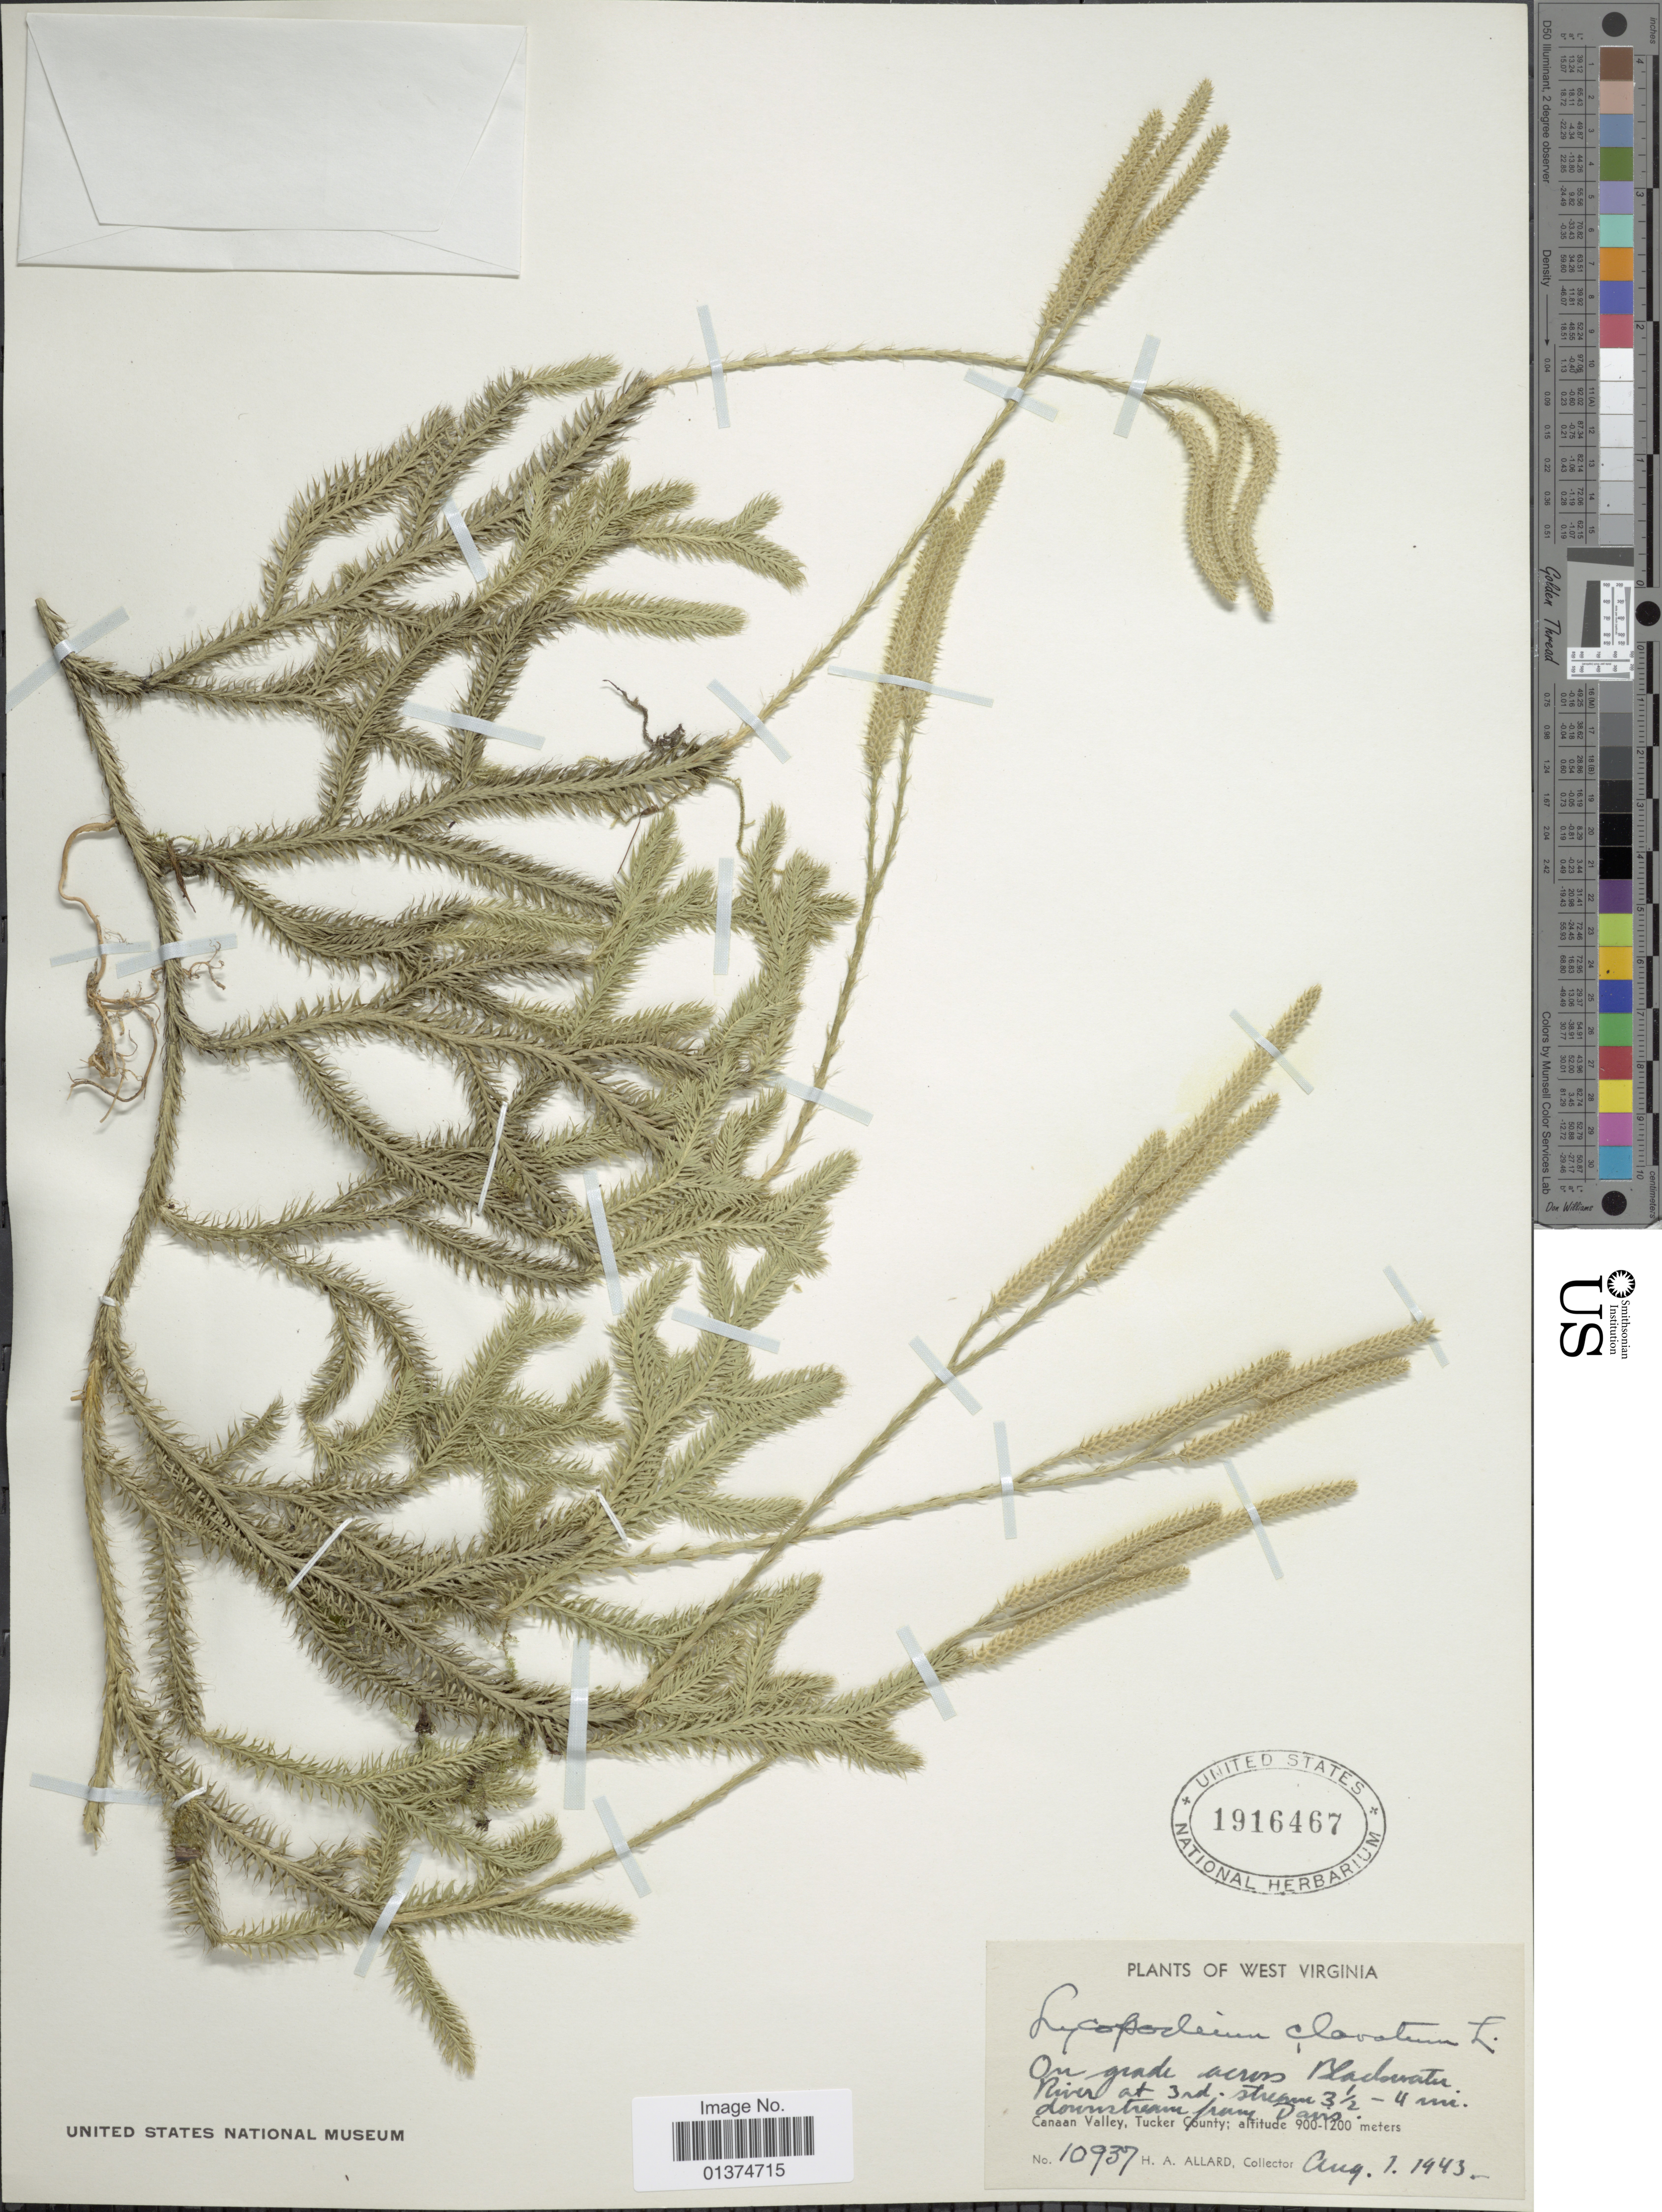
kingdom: Plantae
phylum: Tracheophyta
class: Lycopodiopsida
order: Lycopodiales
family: Lycopodiaceae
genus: Lycopodium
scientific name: Lycopodium clavatum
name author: L.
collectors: H. A. Allard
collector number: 10937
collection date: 1943-08-01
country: United States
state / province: West Virginia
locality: On grade across Blackwater River at 3rd stream 3½-4 mi downstream from Davis.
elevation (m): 900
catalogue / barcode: US 1916467